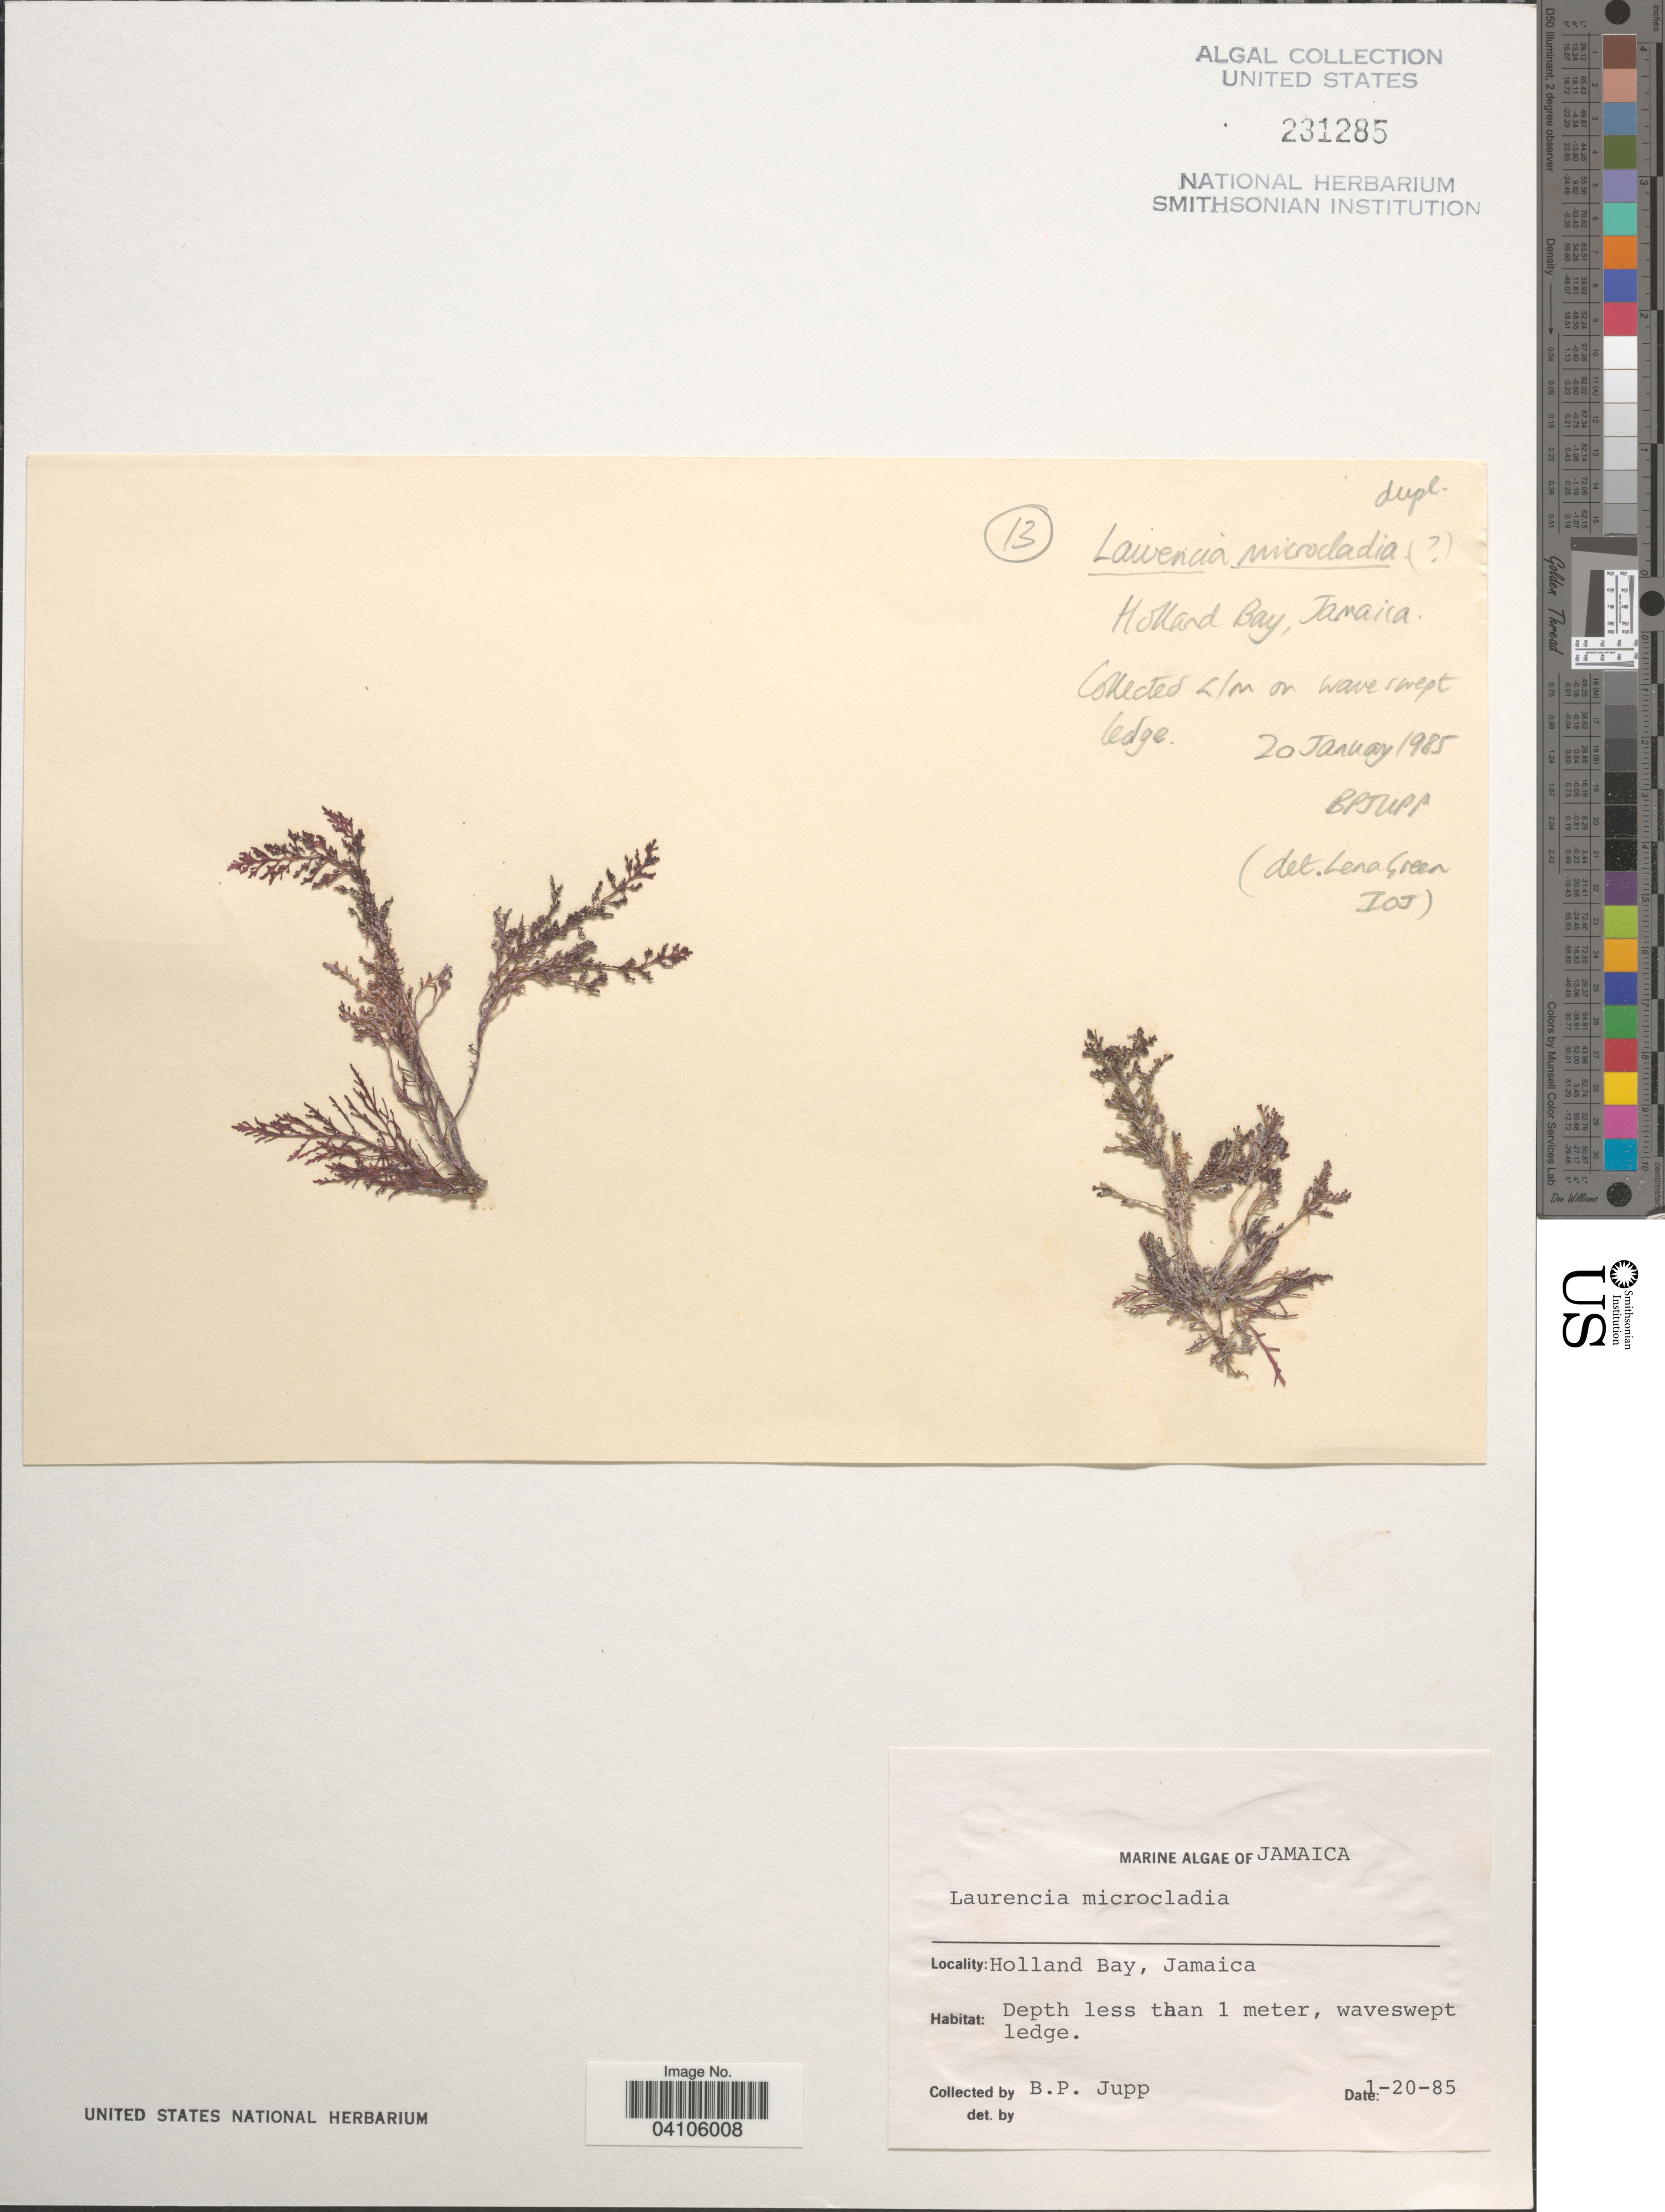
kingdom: Plantae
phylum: Rhodophyta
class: Florideophyceae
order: Ceramiales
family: Rhodomelaceae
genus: Laurencia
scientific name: Laurencia microcladia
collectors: B. Jupp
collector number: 13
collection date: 1985-01-20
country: Jamaica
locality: Holland Bay.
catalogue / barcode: US 231285